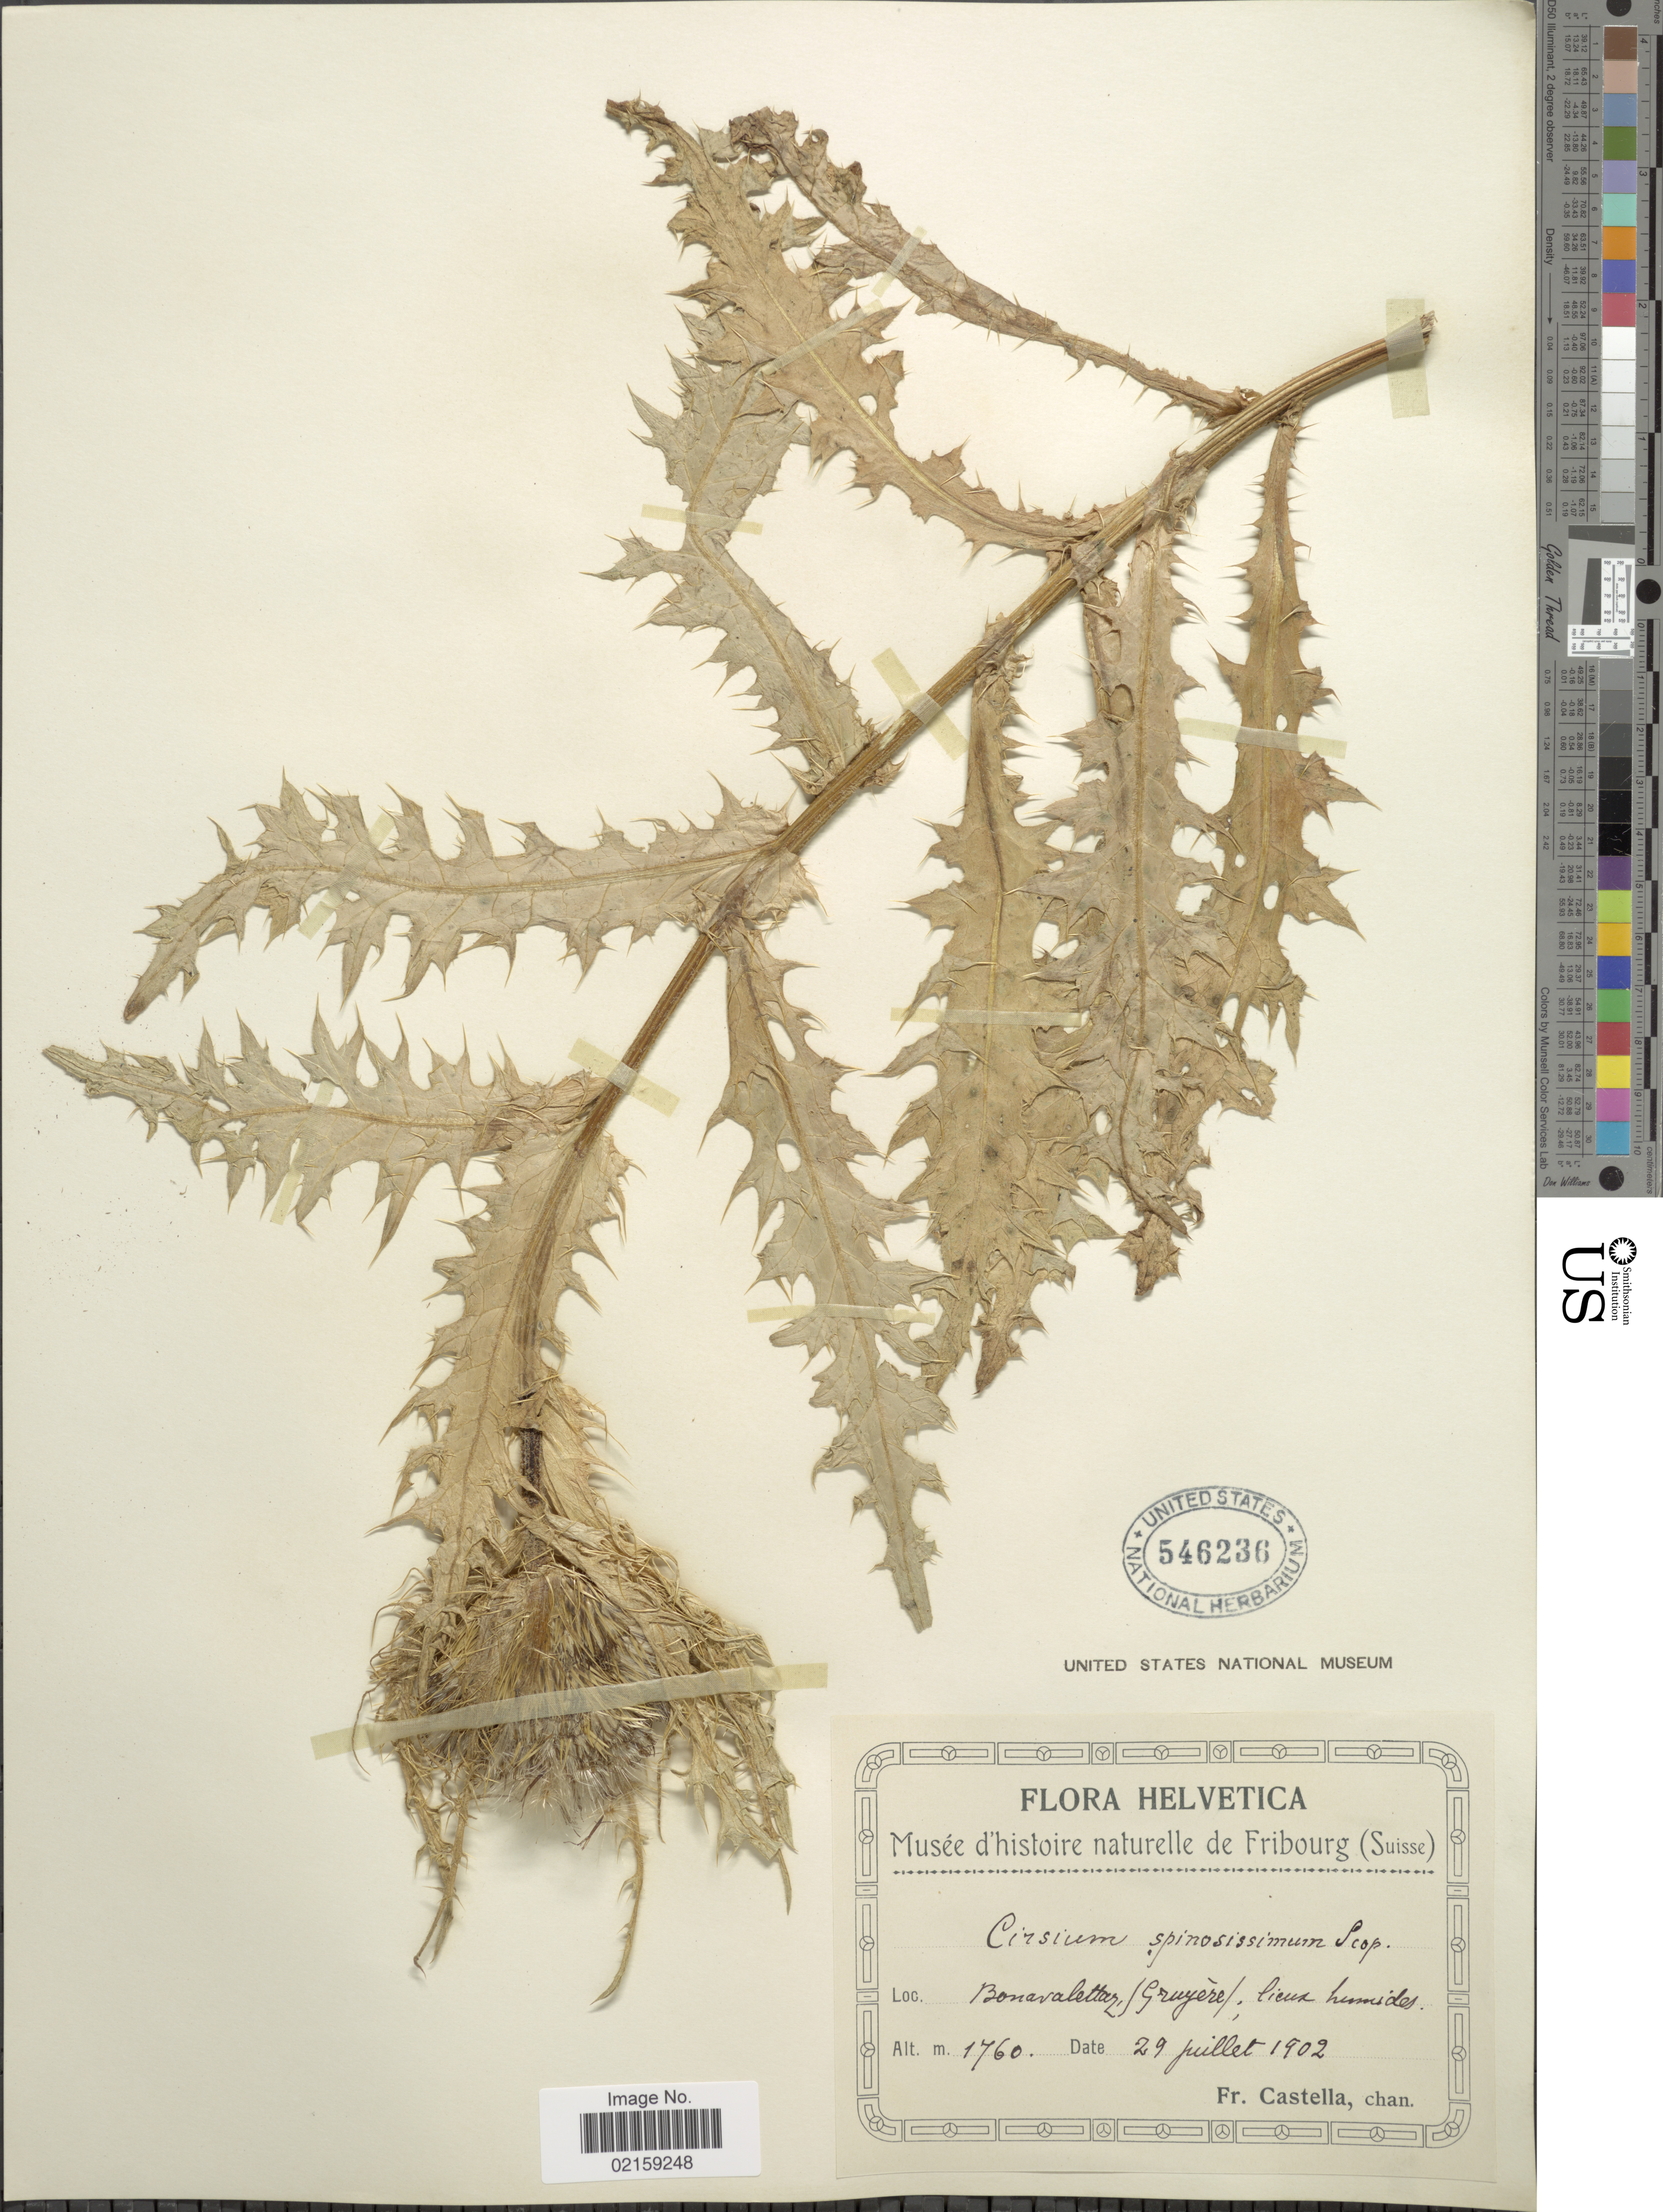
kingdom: Plantae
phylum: Tracheophyta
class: Magnoliopsida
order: Asterales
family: Asteraceae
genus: Cirsium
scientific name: Cirsium spinosissimum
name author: (L.) Scop.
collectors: Fr. Castella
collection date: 1902-07-29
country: Switzerland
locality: Helvetica. Bonavallettar, Gruyere, licuz humides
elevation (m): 1760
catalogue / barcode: US 546236